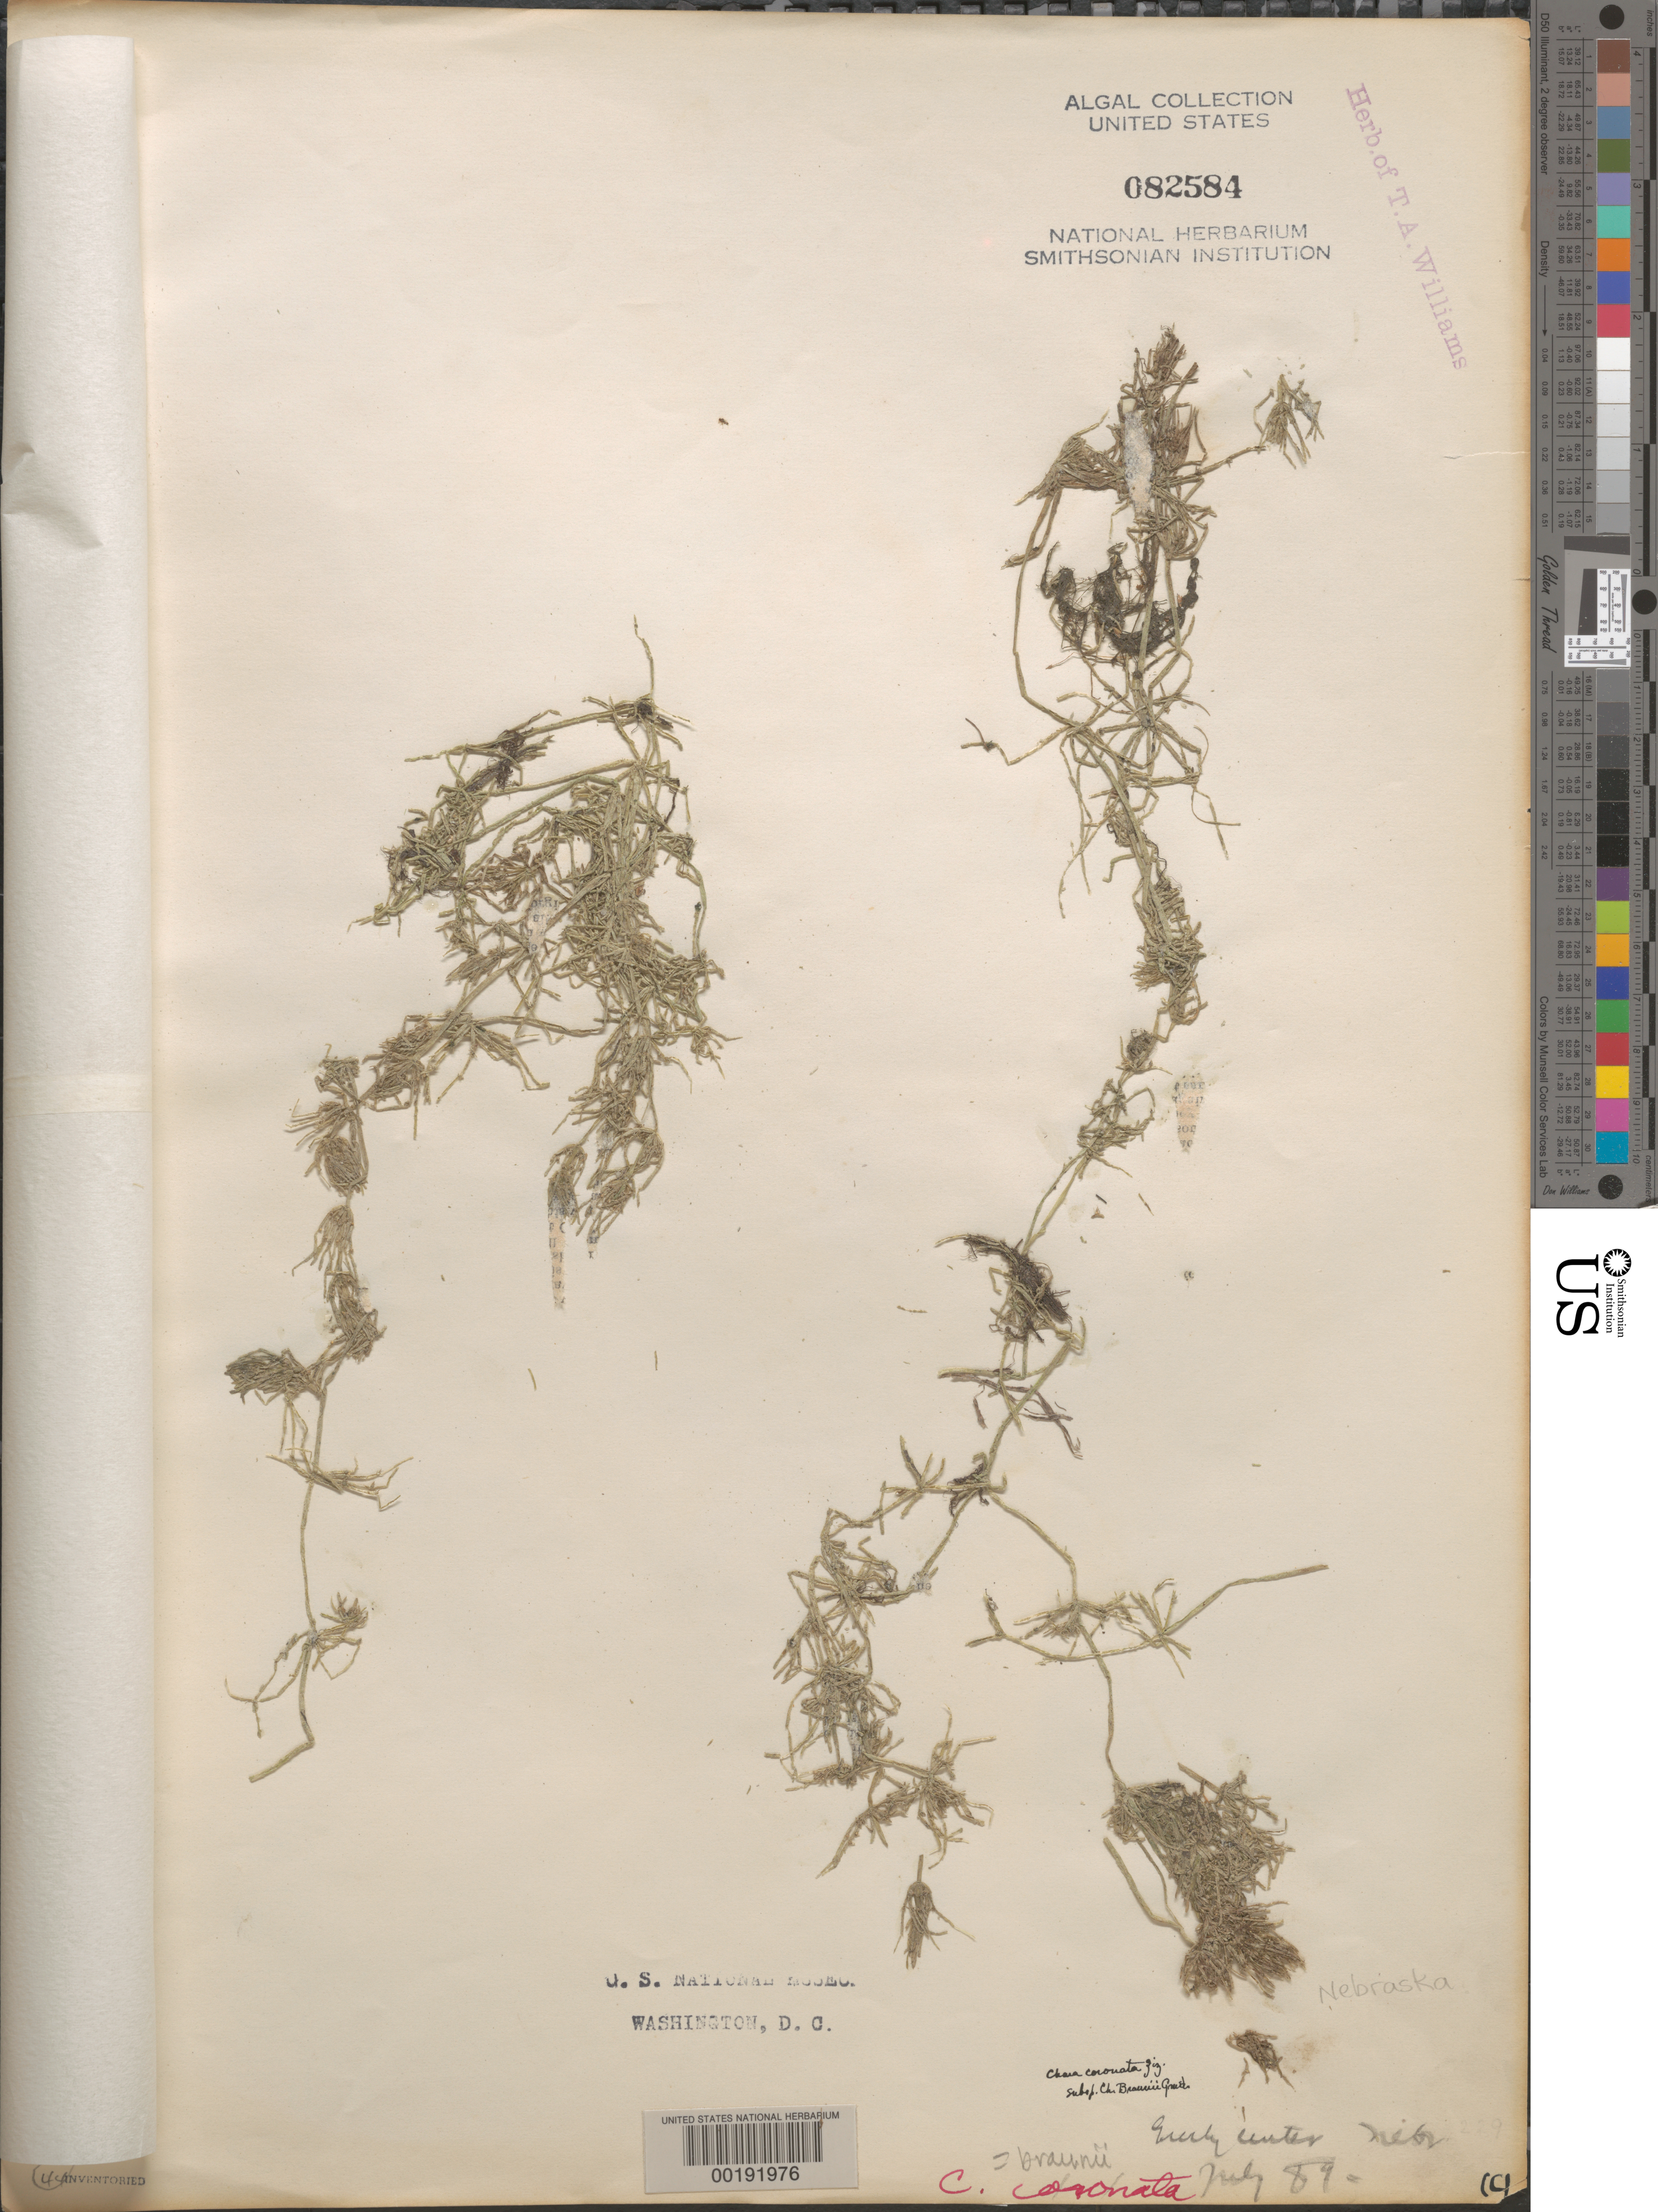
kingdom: Plantae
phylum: Charophyta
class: Charophyceae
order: Charales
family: Characeae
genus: Chara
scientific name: Chara braunii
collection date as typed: Jul 1889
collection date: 1889-07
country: United States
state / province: Nebraska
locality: Everly Center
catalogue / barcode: US 82584